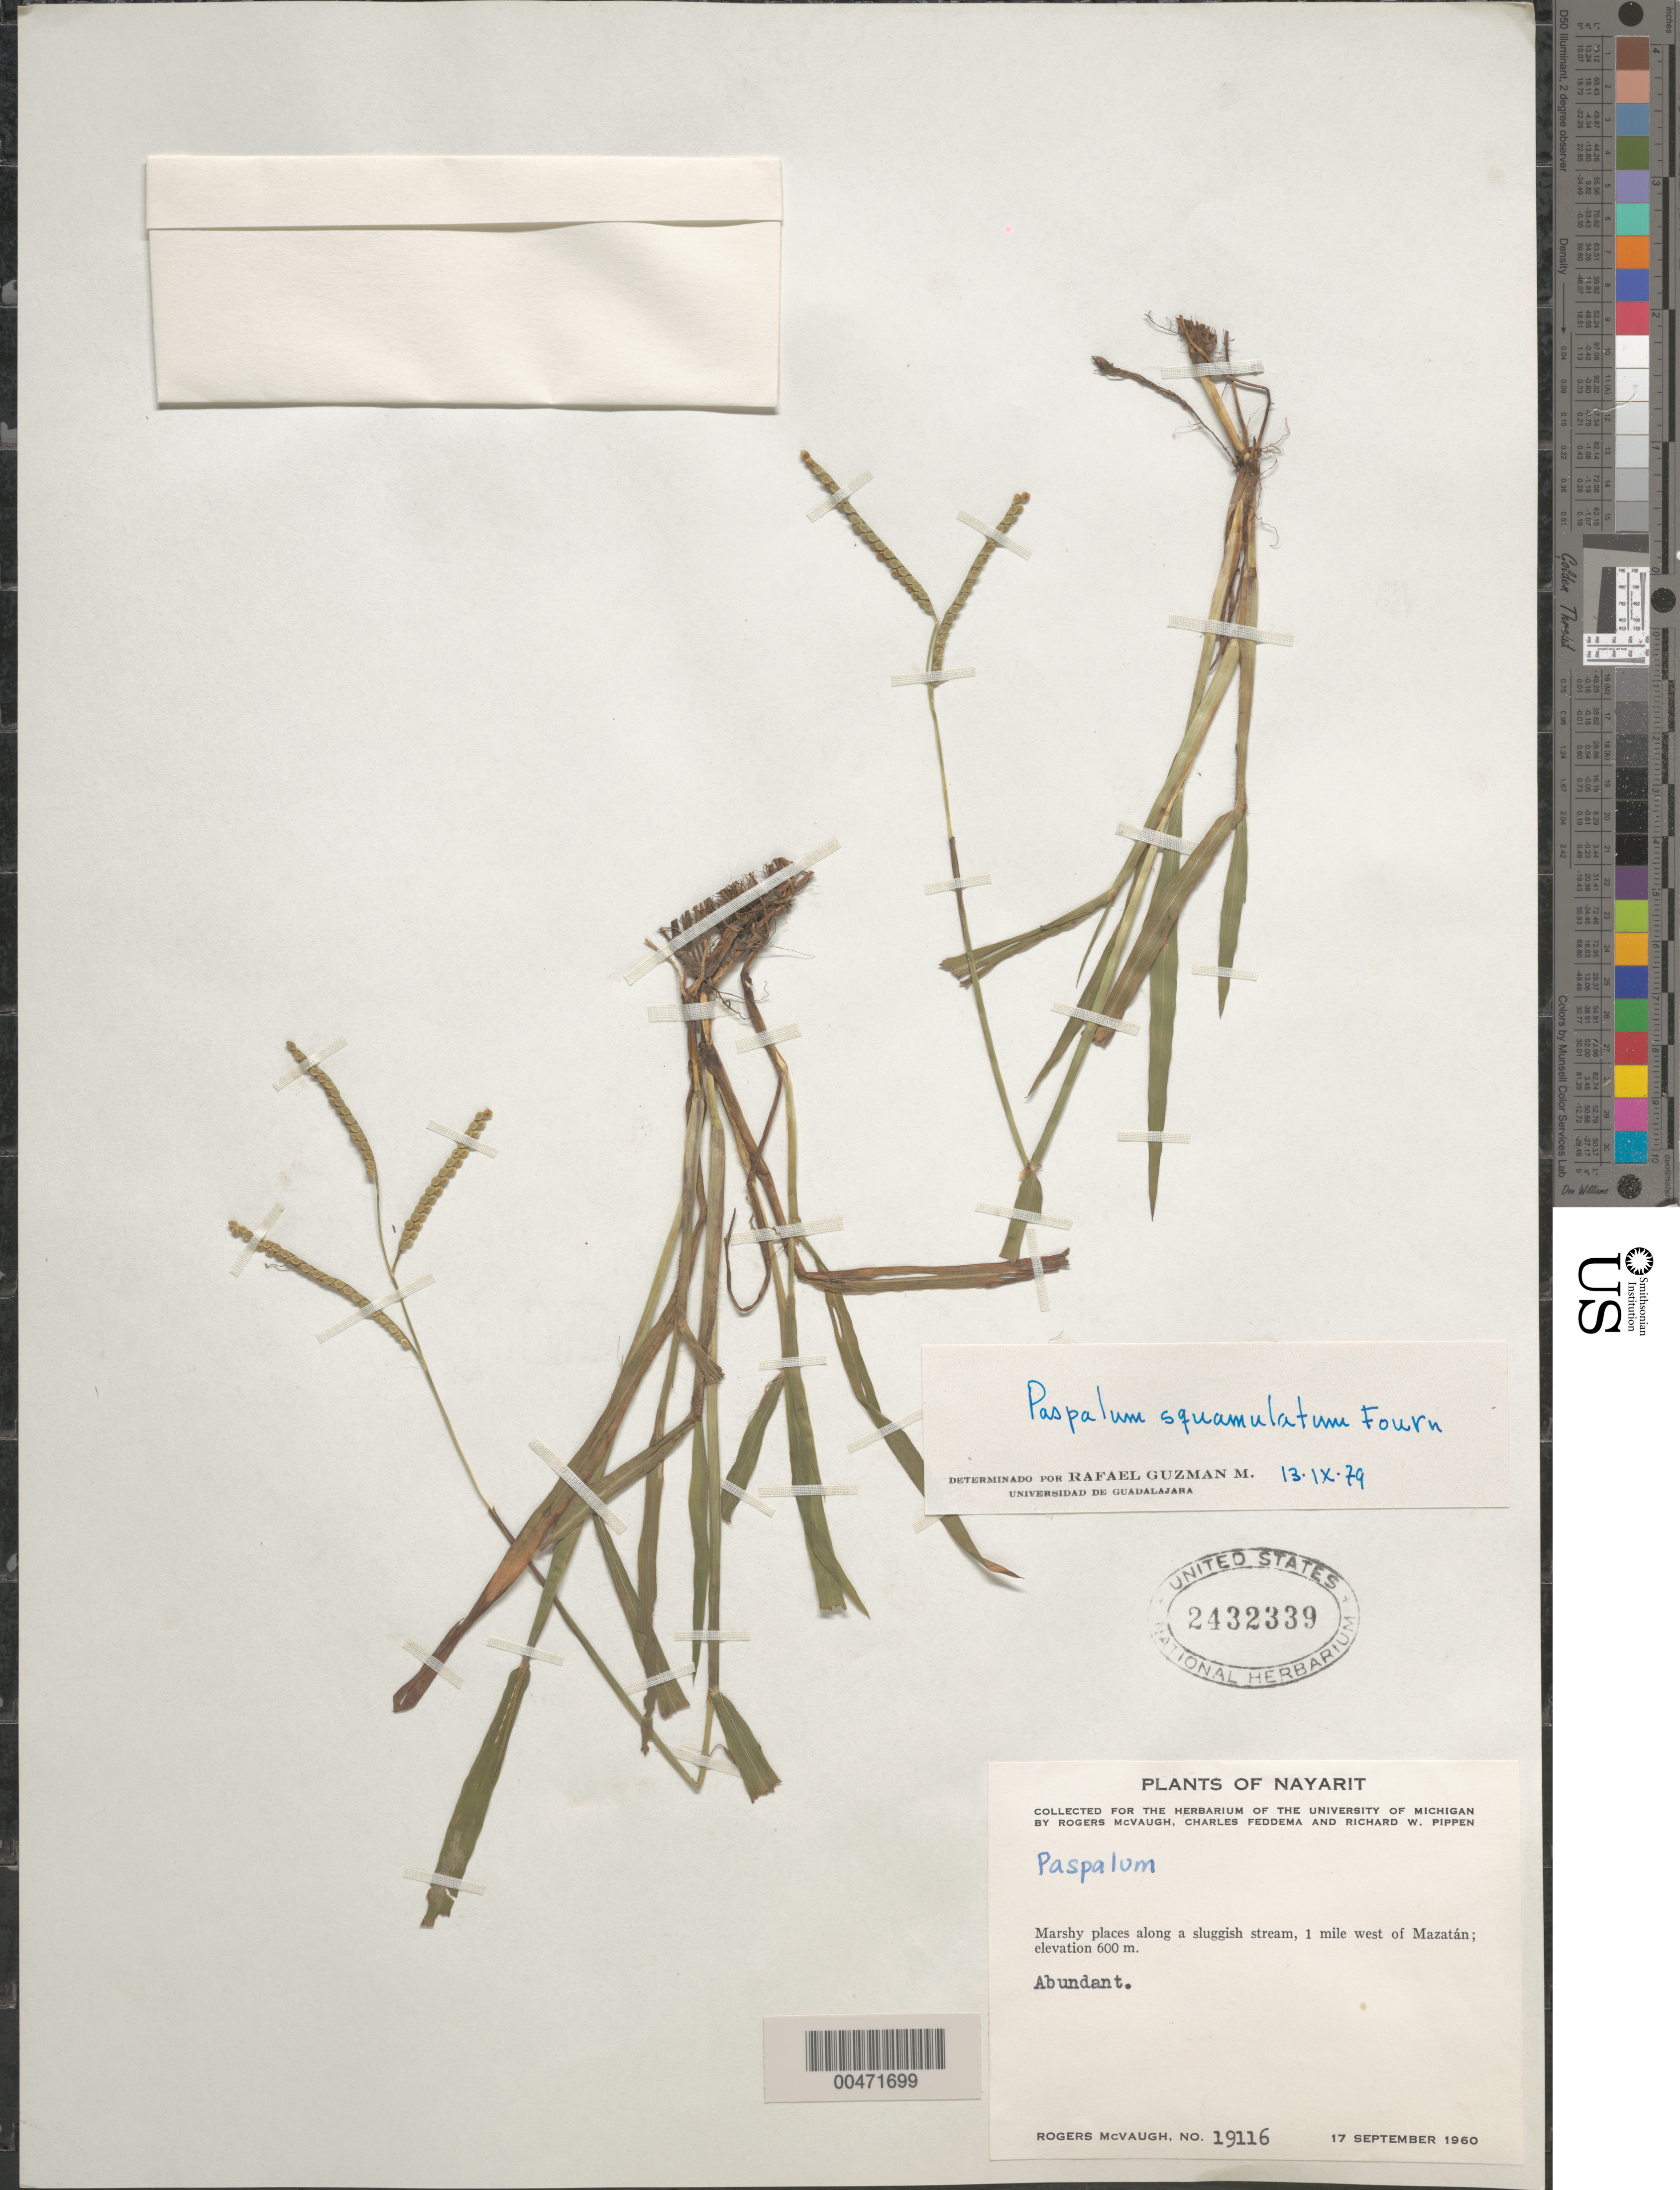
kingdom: Plantae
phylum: Tracheophyta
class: Liliopsida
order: Poales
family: Poaceae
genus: Paspalum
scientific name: Paspalum squamulatum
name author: E. Fourn.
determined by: Guzman-M., R.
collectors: R. McVaugh, C. Feddema & R. W. Pippen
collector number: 19116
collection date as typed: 17 Sep 1960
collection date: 1960-09-17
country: Mexico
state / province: Nayarit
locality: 1 mi W of Mazatlán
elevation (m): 600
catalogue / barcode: US 2432339